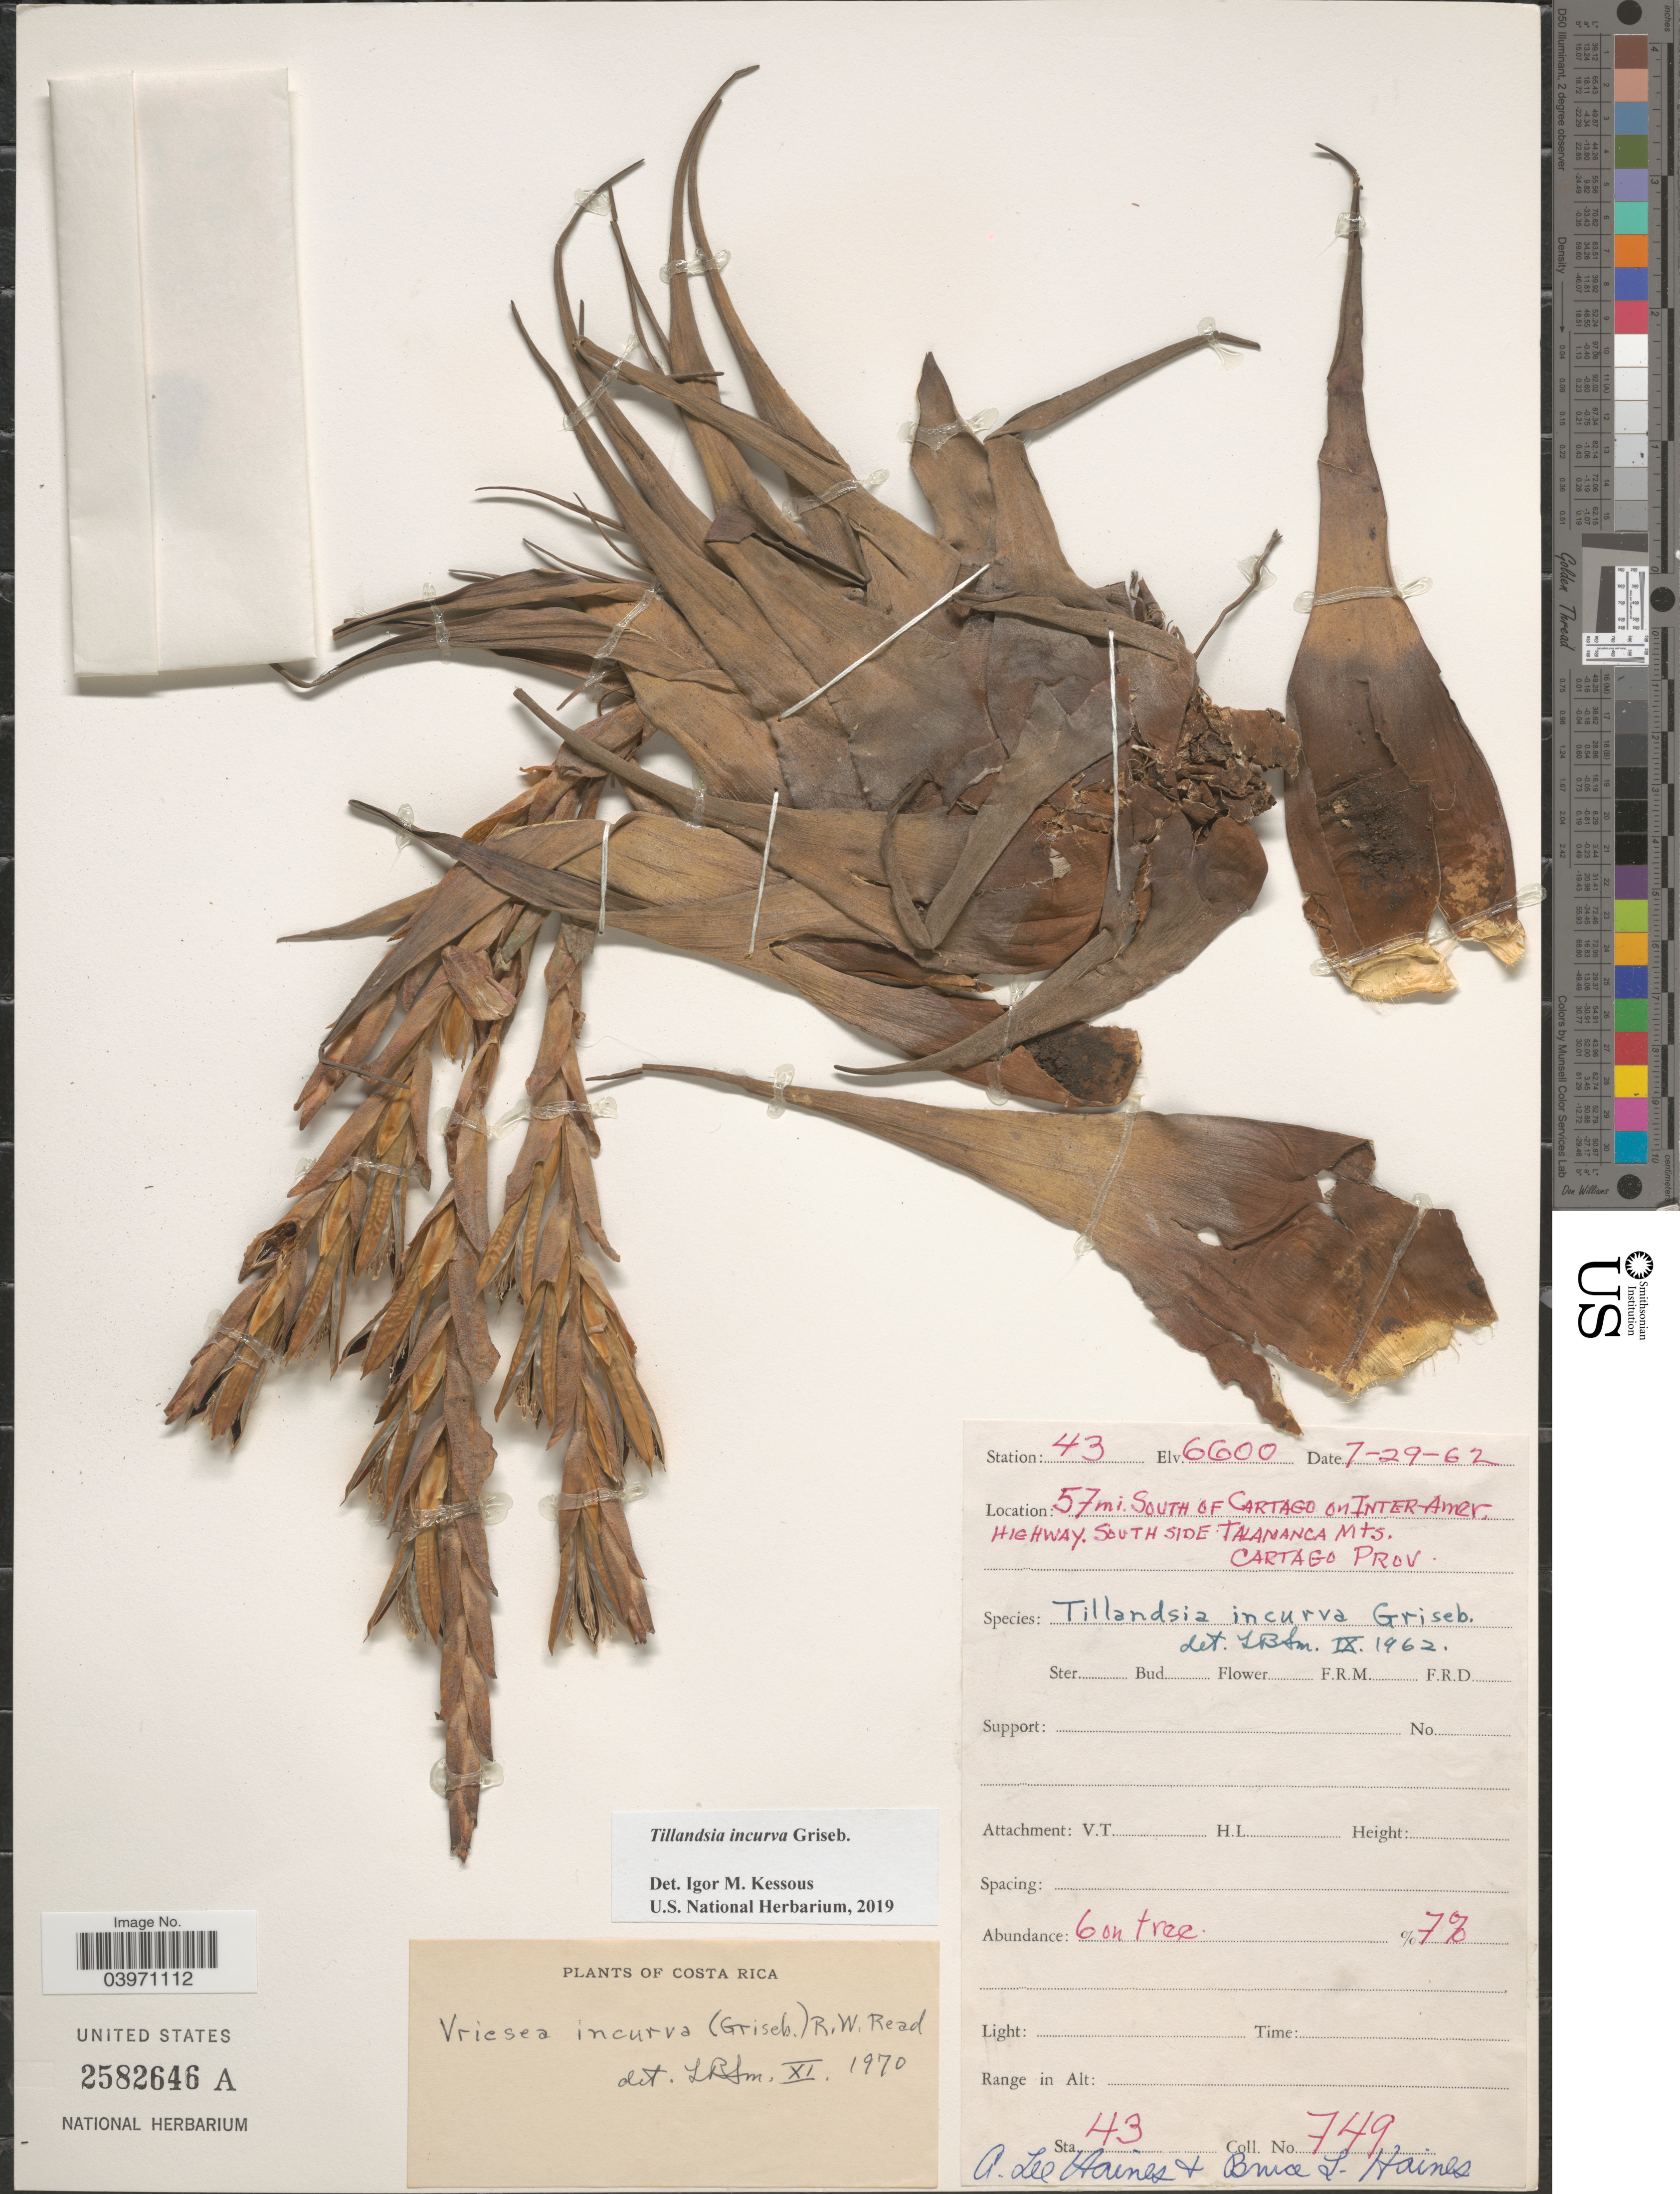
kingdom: Plantae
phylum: Tracheophyta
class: Liliopsida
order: Poales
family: Bromeliaceae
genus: Tillandsia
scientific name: Tillandsia incurva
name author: Griseb.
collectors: A. L. Haines & B. L. Haines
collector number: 749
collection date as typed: Transcribed d/m/y: 29/7/62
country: Costa Rica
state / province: Cartago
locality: Station 43. 57 mi. South of Cartago on Inter-Amer. Highway. South side Talamanca Mts.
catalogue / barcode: US 2582646A